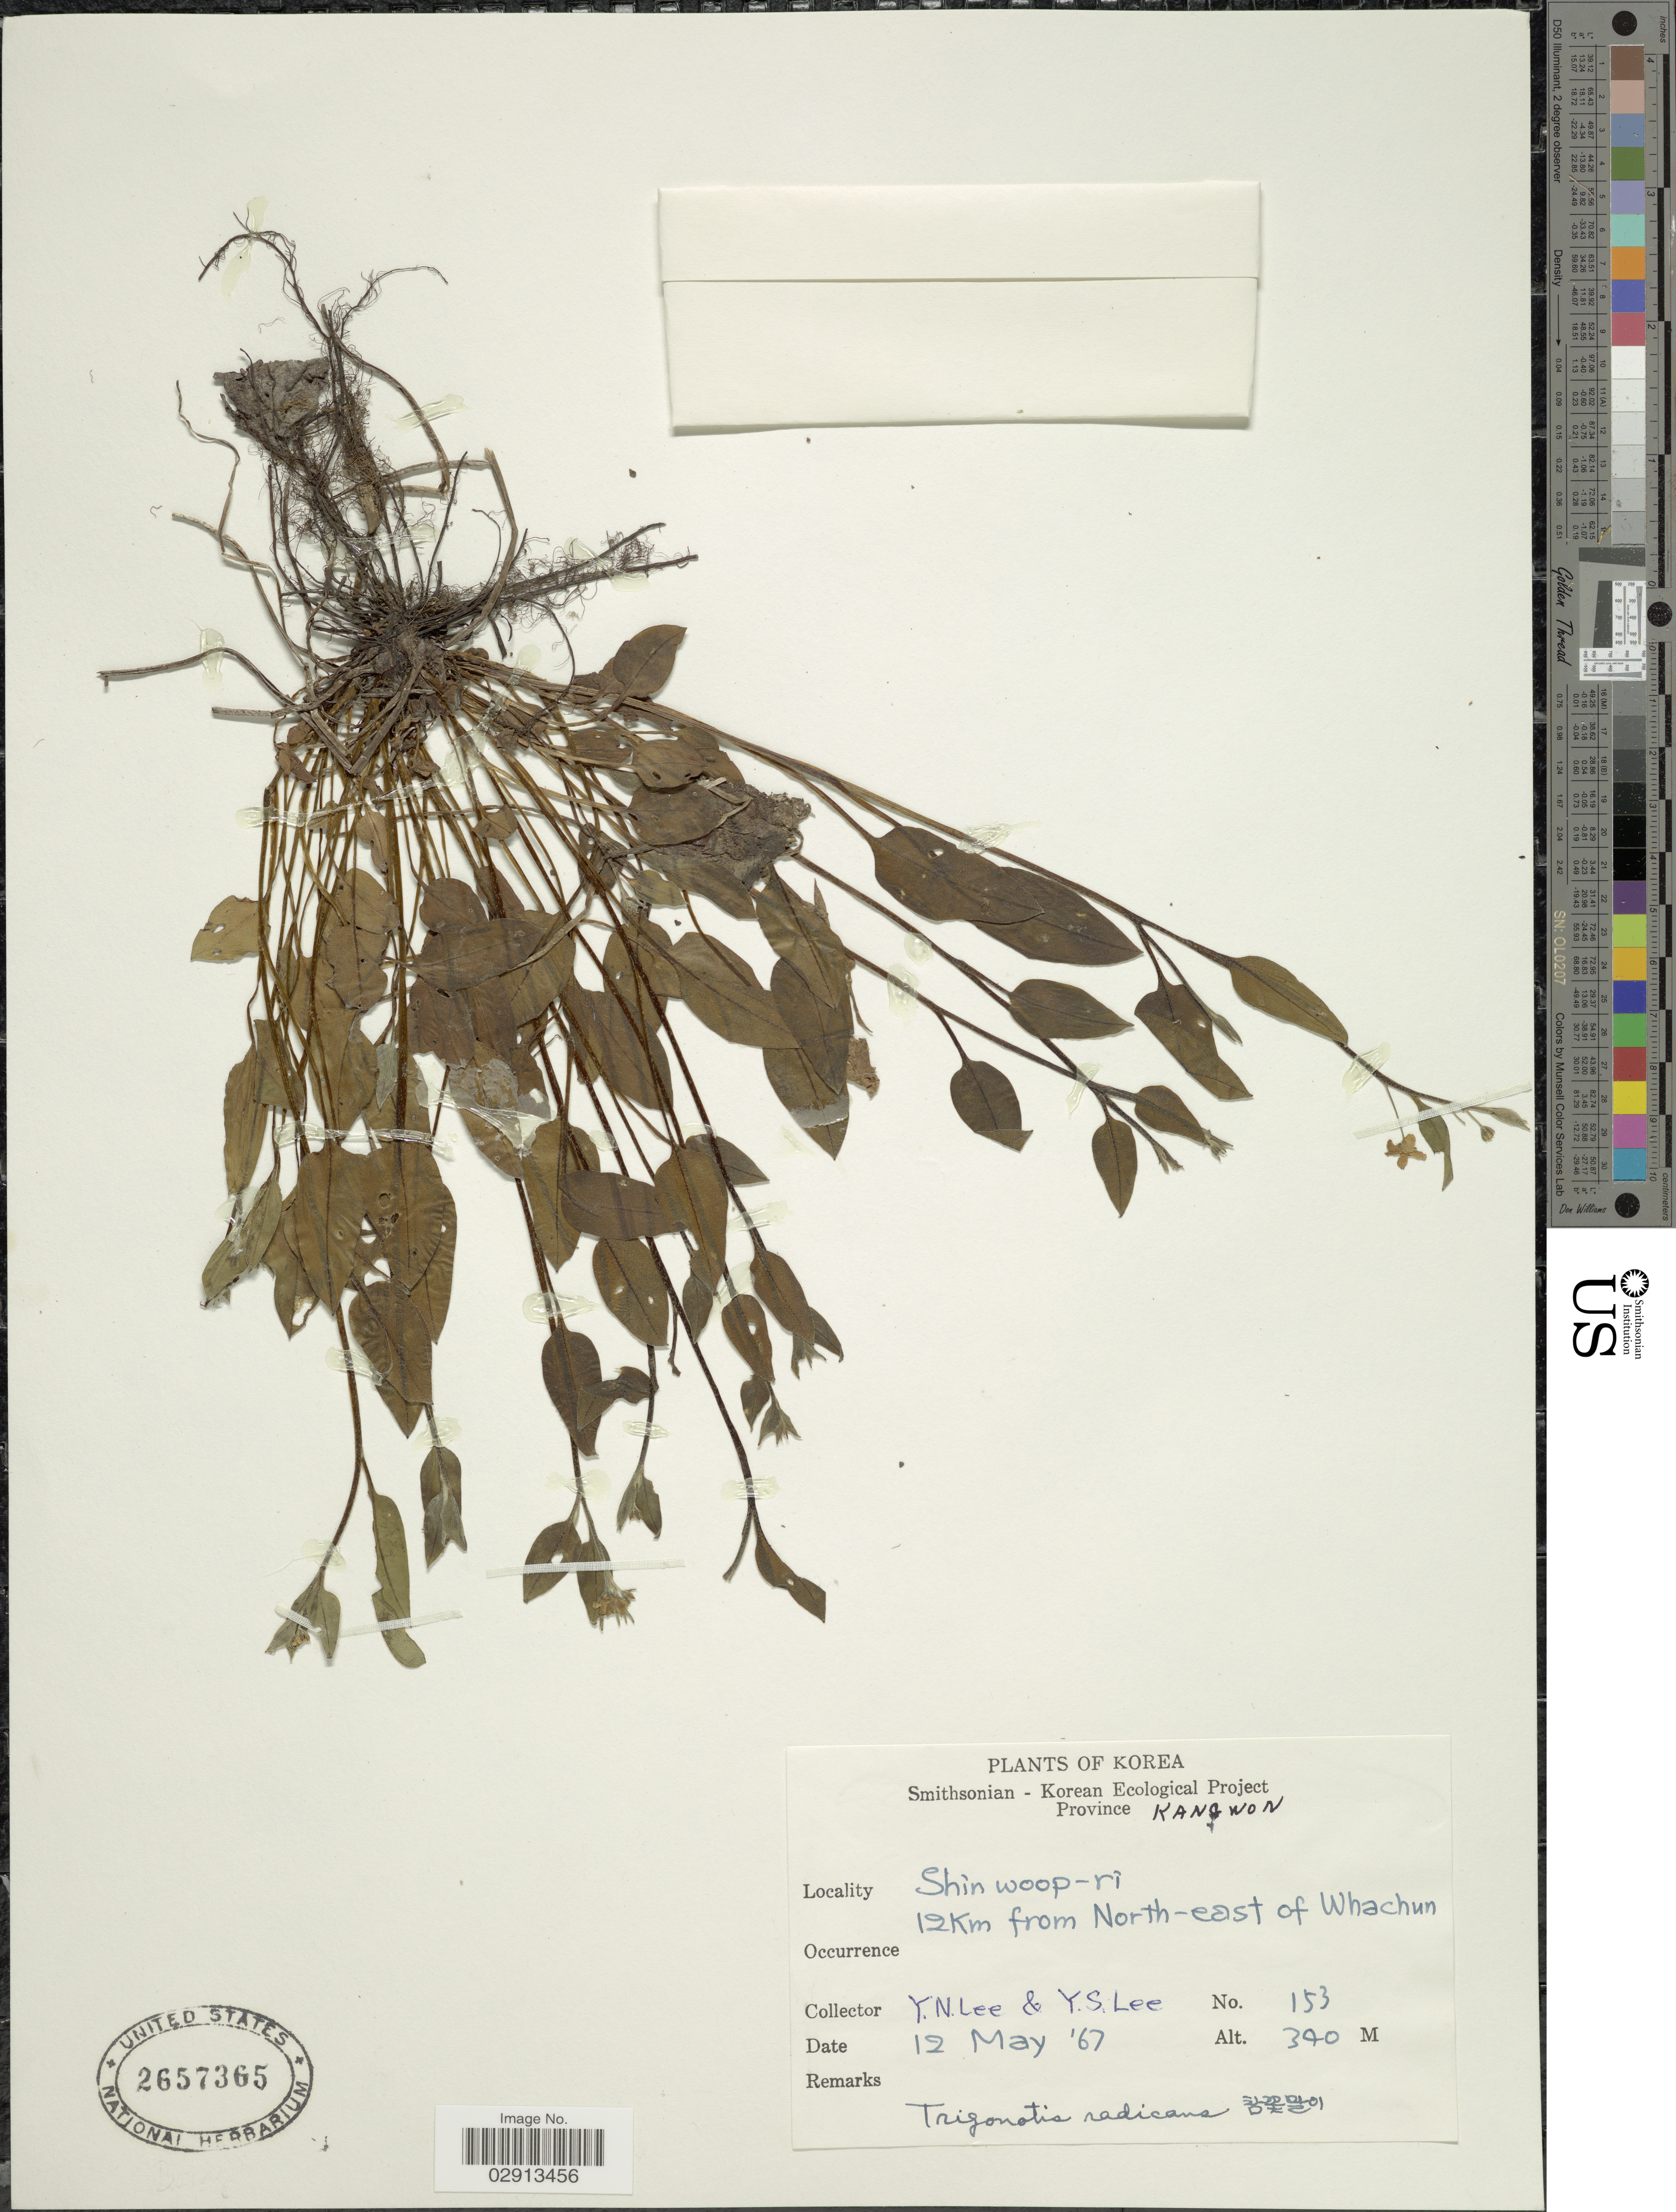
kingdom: Plantae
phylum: Tracheophyta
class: Magnoliopsida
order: Boraginales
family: Boraginaceae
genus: Trigonotis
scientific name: Trigonotis radicans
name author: Steven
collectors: Y. N. Lee & Y. S. Lee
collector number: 153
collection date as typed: Transcribed d/m/y: 12/5/67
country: North Korea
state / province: Kangwon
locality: Korea. Province Kangwon. Shin woop-ri. 12Km from North-east of Whachun.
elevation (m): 340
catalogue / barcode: US 2657365